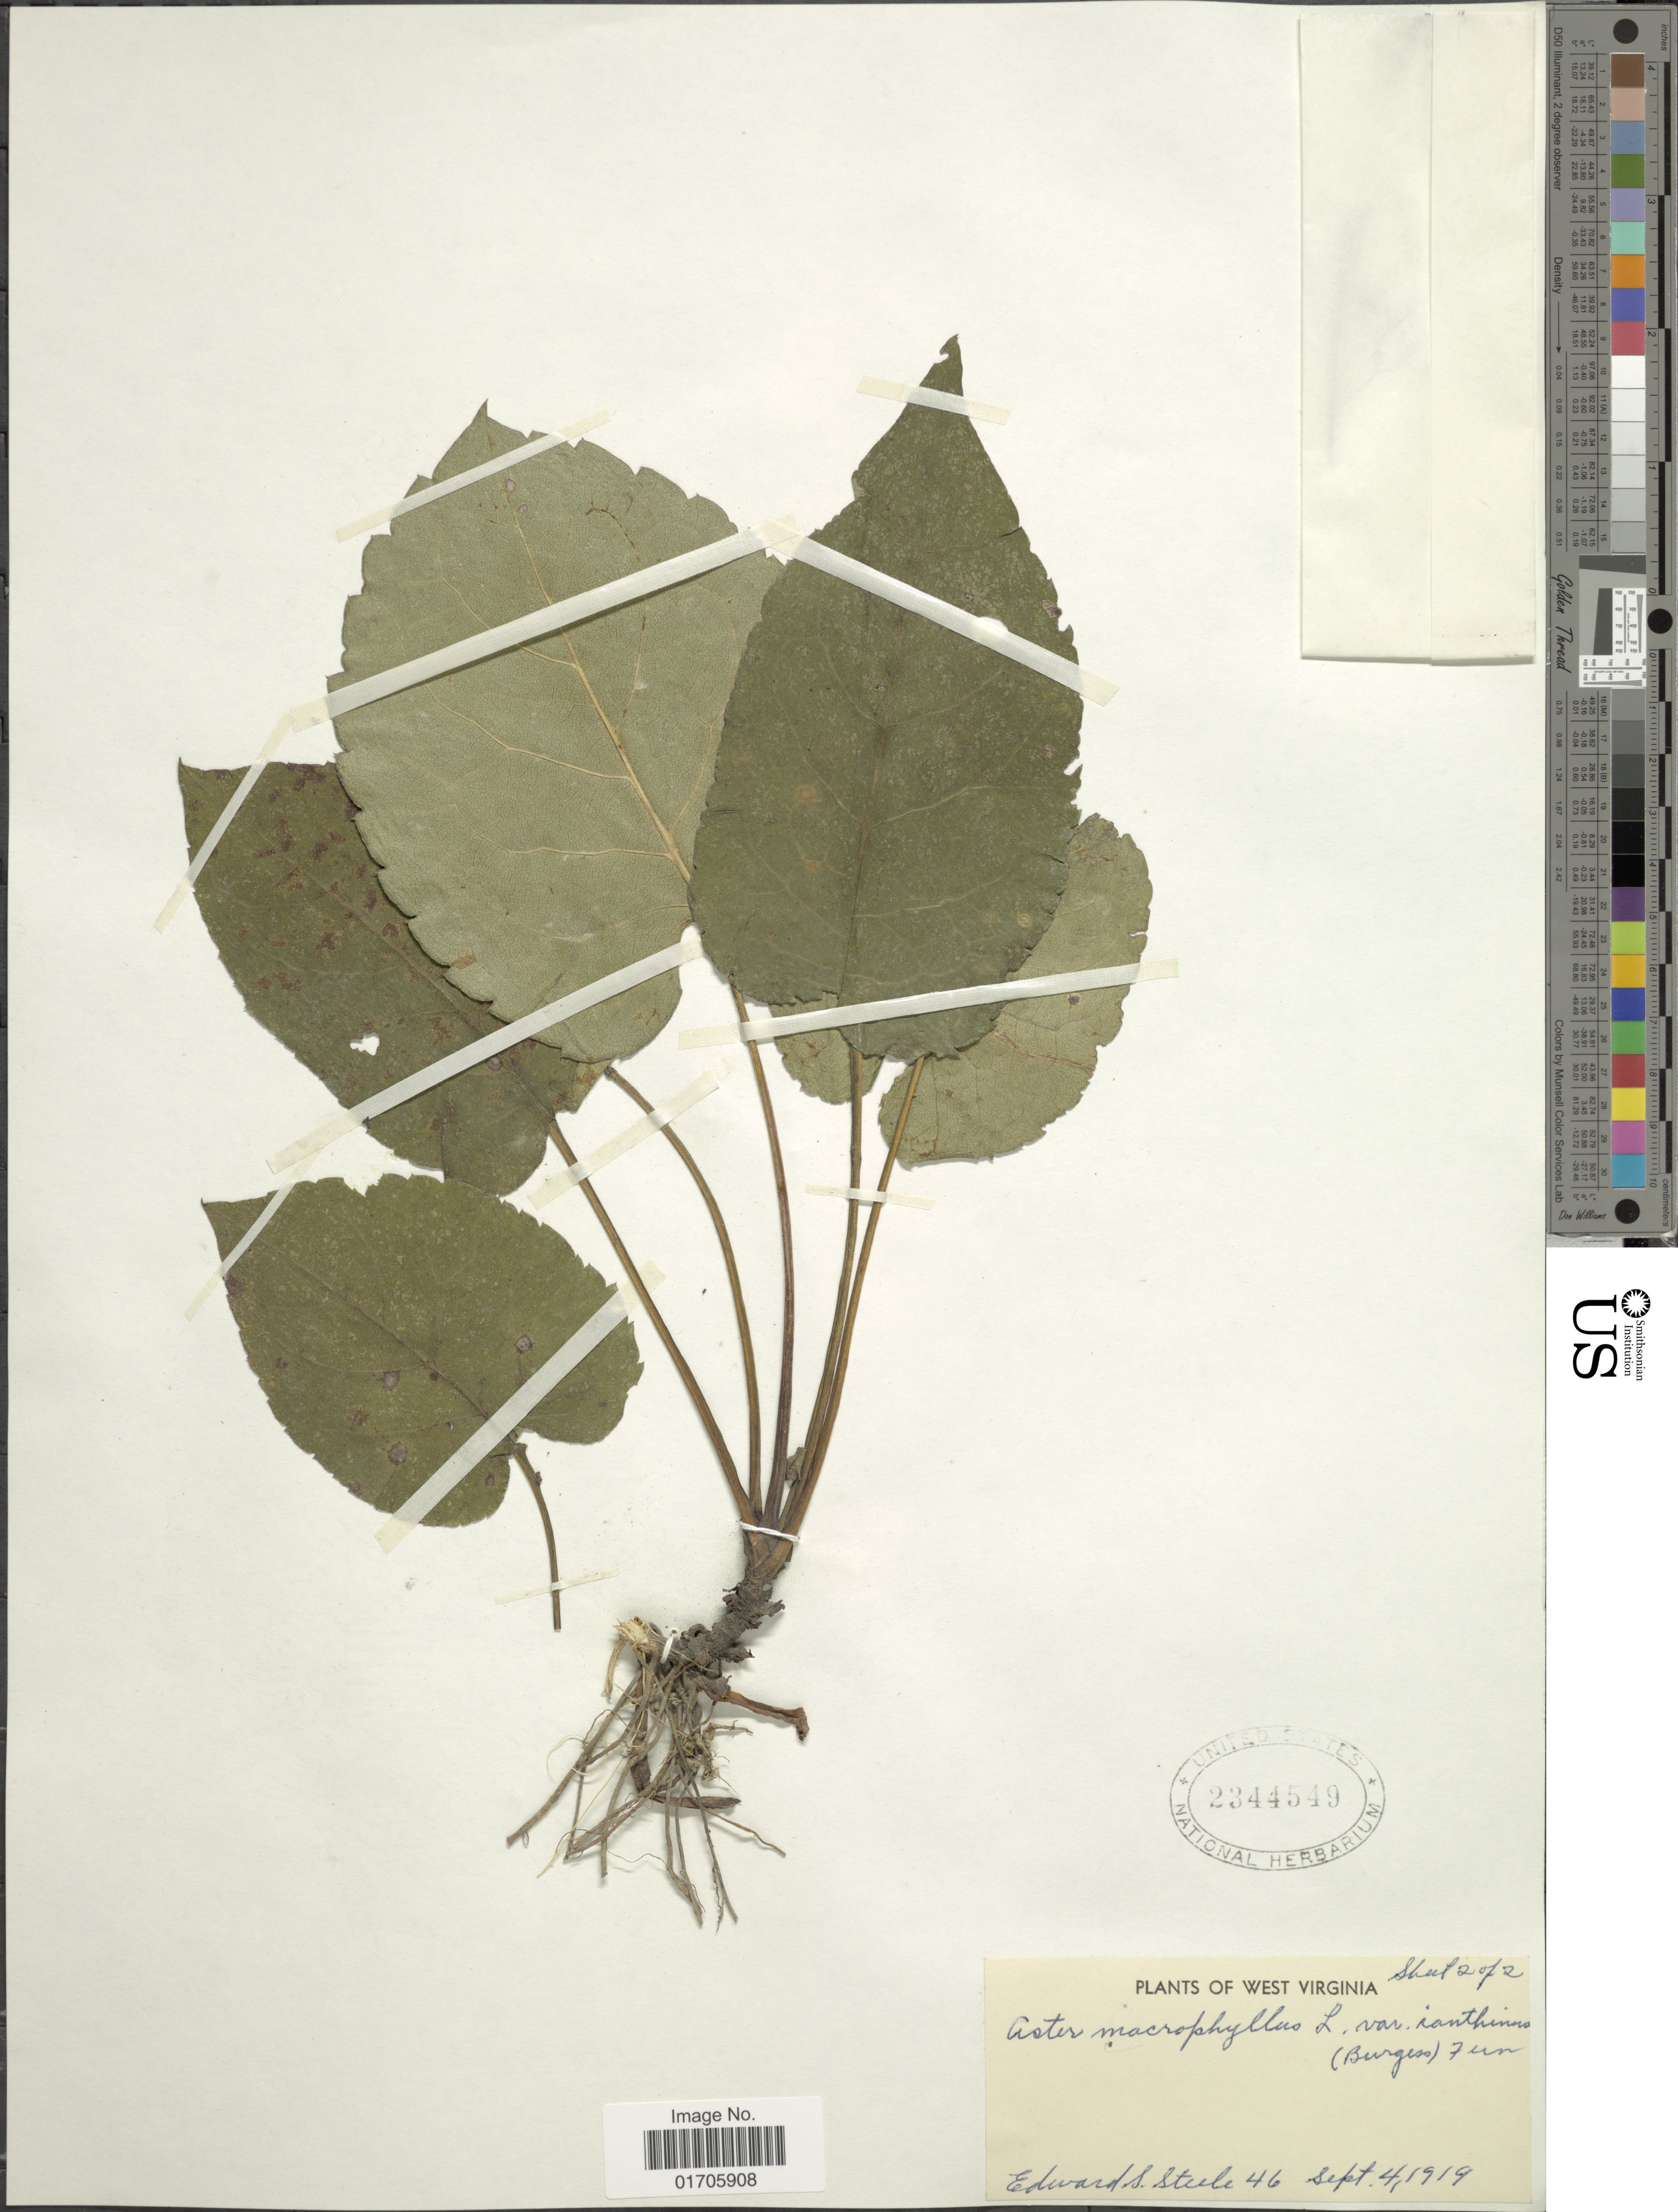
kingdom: Plantae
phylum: Tracheophyta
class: Magnoliopsida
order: Asterales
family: Asteraceae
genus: Eurybia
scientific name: Eurybia macrophylla var. ianthina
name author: (E.S. Burgess) G. Wilh. & Rericha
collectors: E. Steele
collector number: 46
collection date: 1919-09-04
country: United States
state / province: West Virginia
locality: West Virginia.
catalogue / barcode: US 2344549